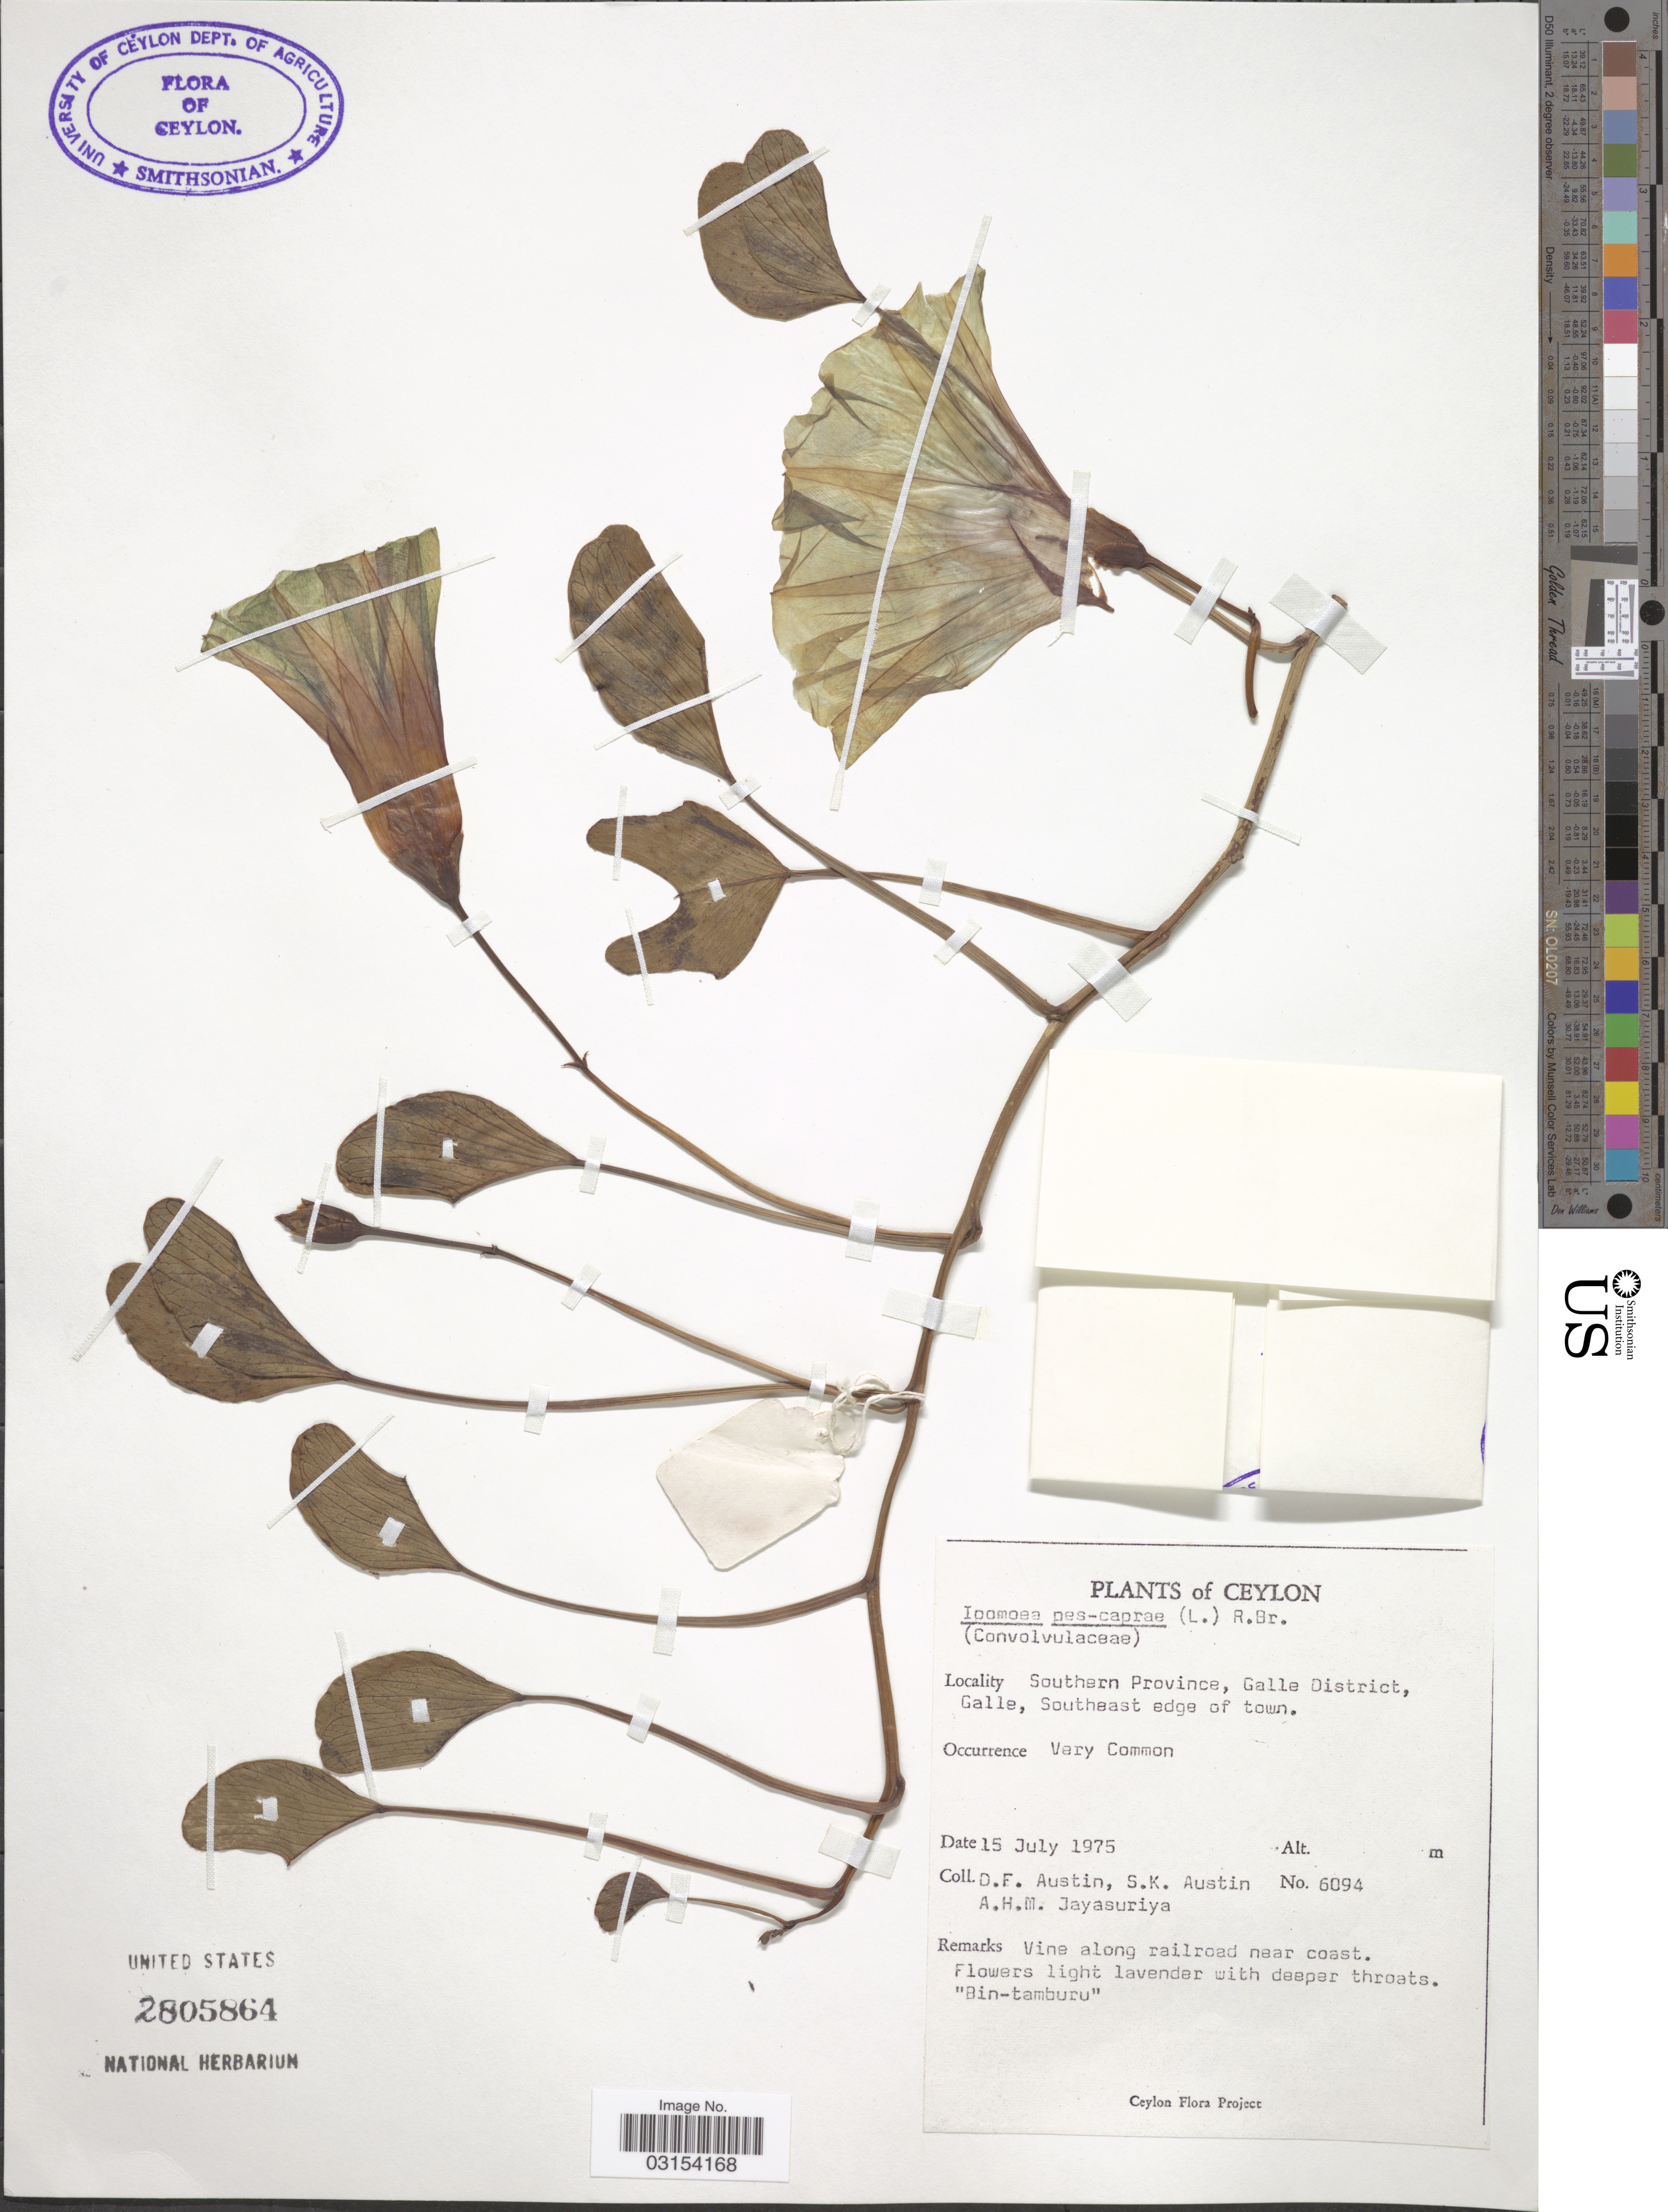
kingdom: Plantae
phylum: Tracheophyta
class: Magnoliopsida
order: Solanales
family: Convolvulaceae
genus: Ipomoea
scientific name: Ipomoea pes-caprae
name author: (L.) R. Br.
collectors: D. Austin, S. Austin & A. H. Jayasuriya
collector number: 6094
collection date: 1975-07-15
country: Sri Lanka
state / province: Southern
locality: Ceylon, Southern Province, Galle District, Galle, Southeast edge of town.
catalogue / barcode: US 2805864